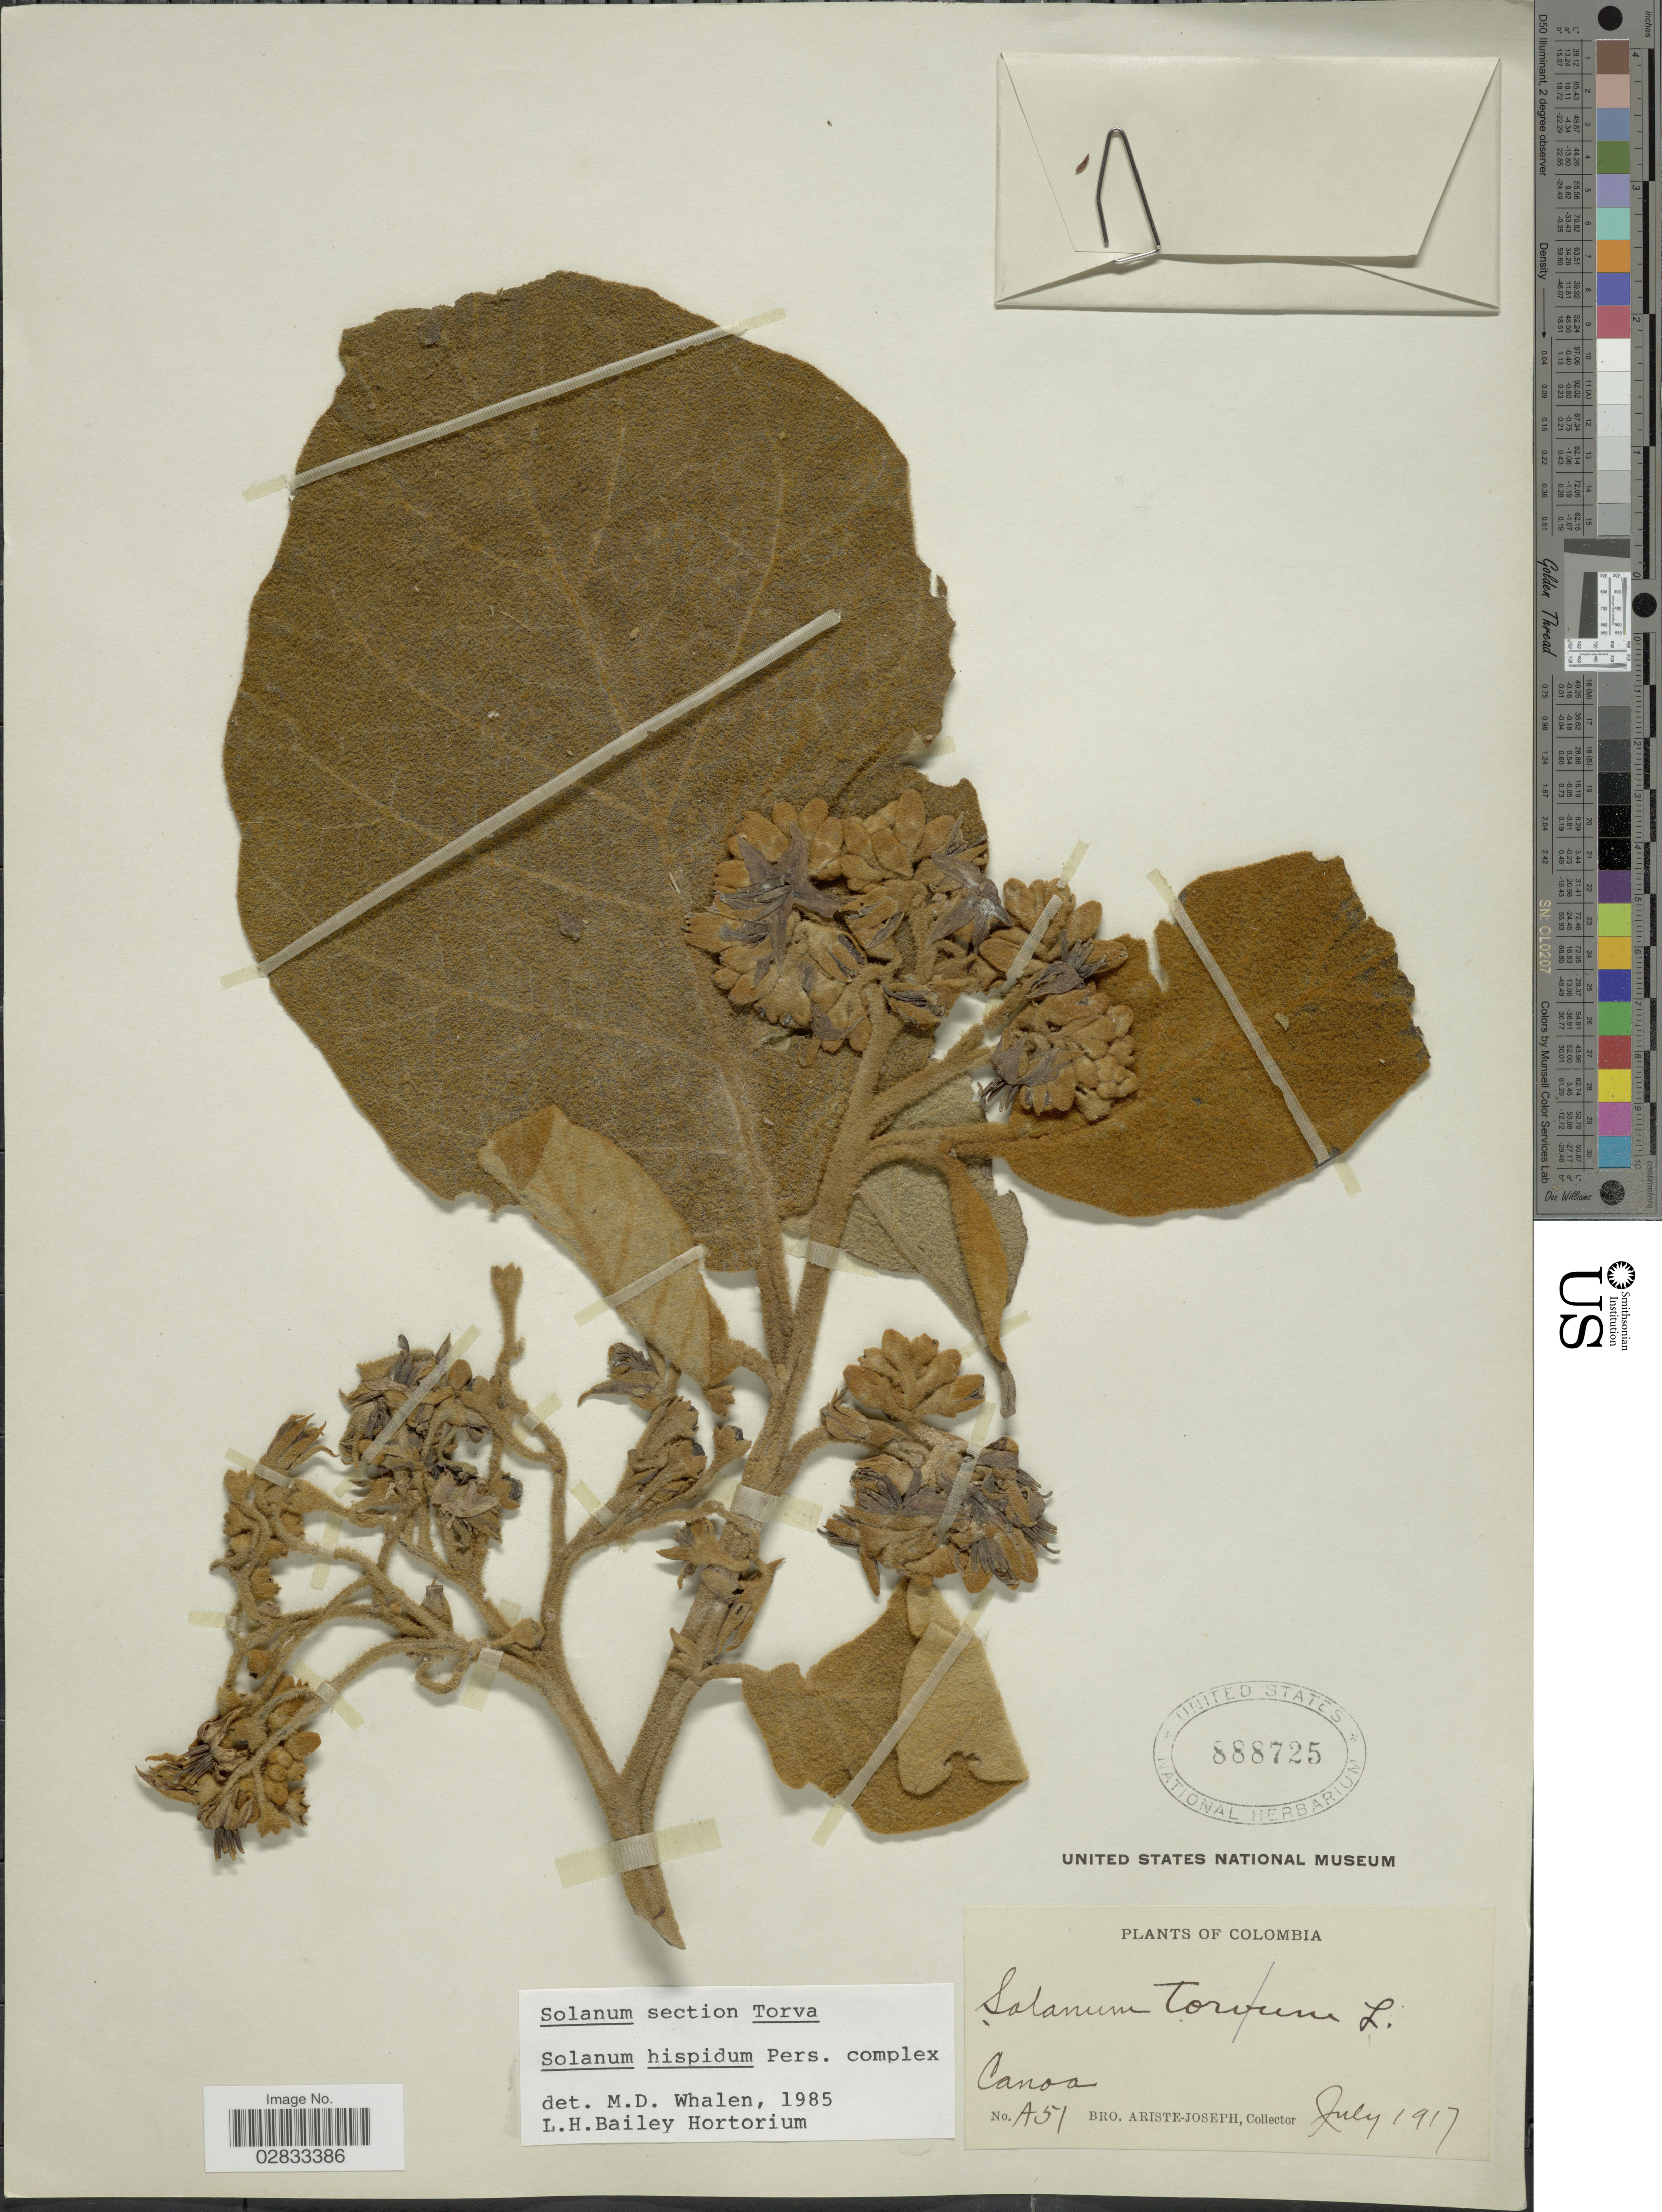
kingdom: Plantae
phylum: Tracheophyta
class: Magnoliopsida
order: Solanales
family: Solanaceae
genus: Solanum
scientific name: Solanum hispidum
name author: Pers.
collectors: Bro. Ariste-Joseph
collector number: A51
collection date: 1917-07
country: Colombia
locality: Canoa.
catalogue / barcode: US 888725